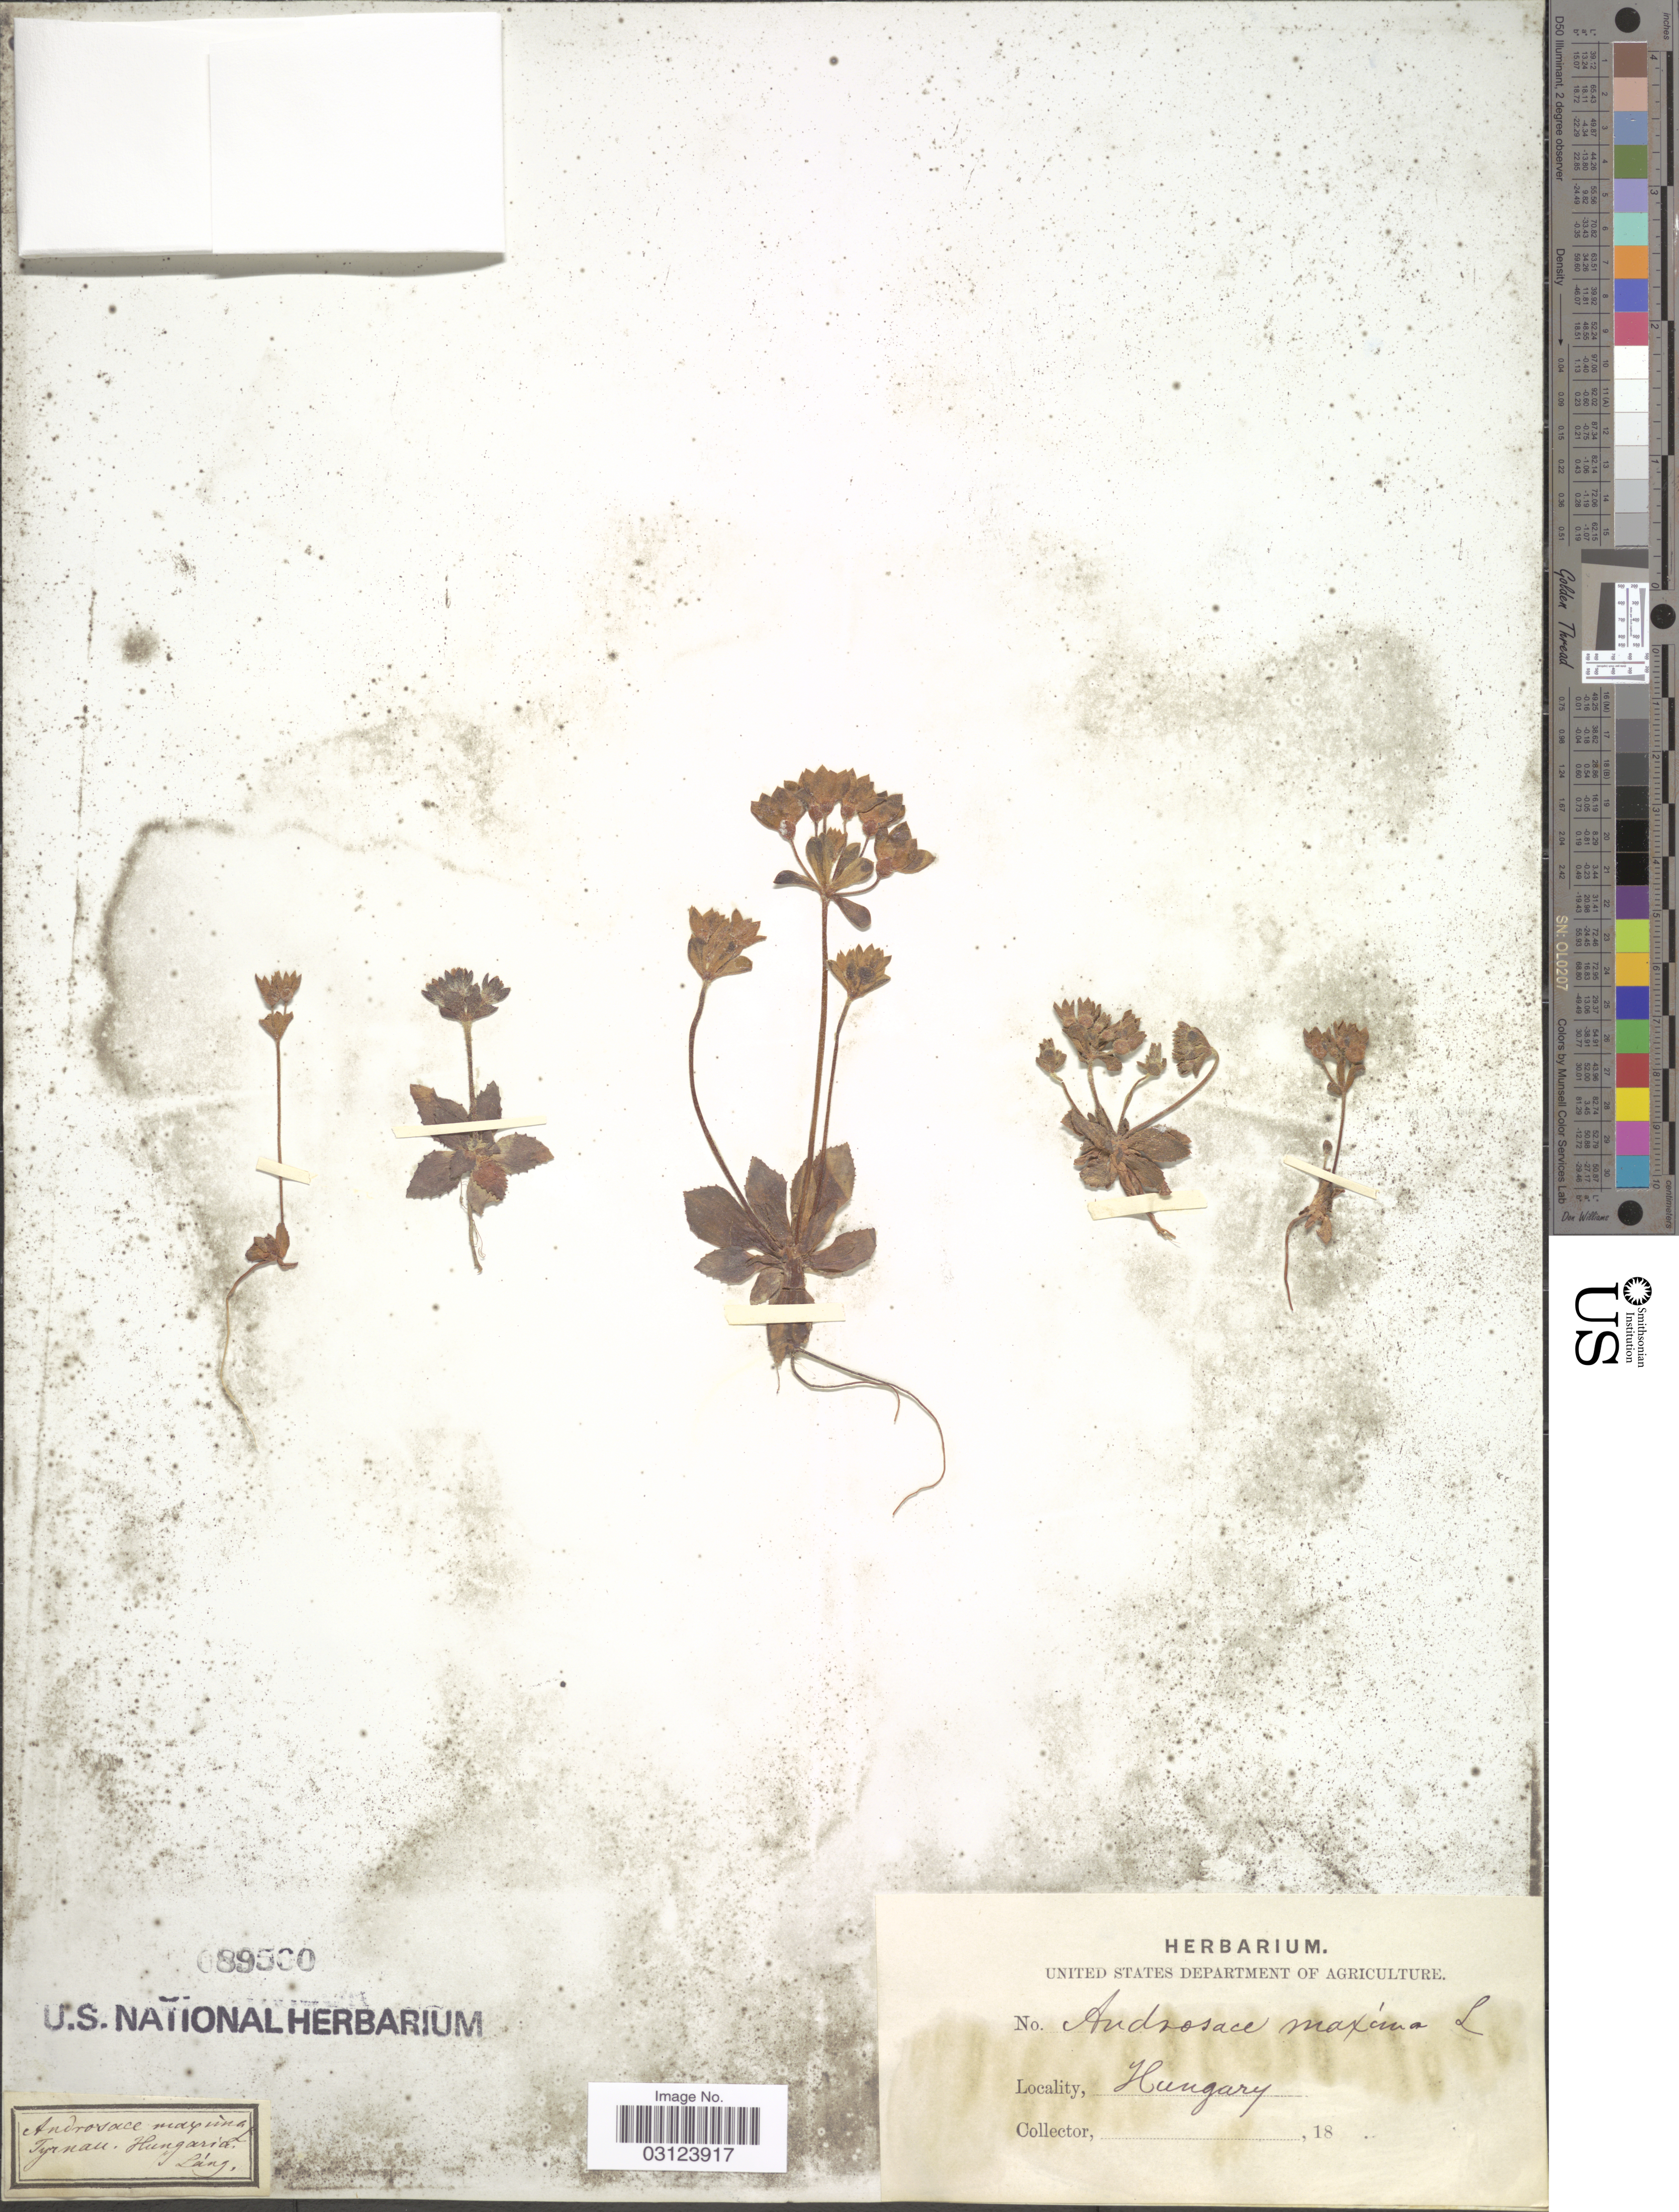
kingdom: Plantae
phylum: Tracheophyta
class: Magnoliopsida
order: Ericales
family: Primulaceae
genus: Androsace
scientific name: Androsace maxima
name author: L.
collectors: -- Lang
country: Hungary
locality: Tyrnau.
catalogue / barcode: US 89500